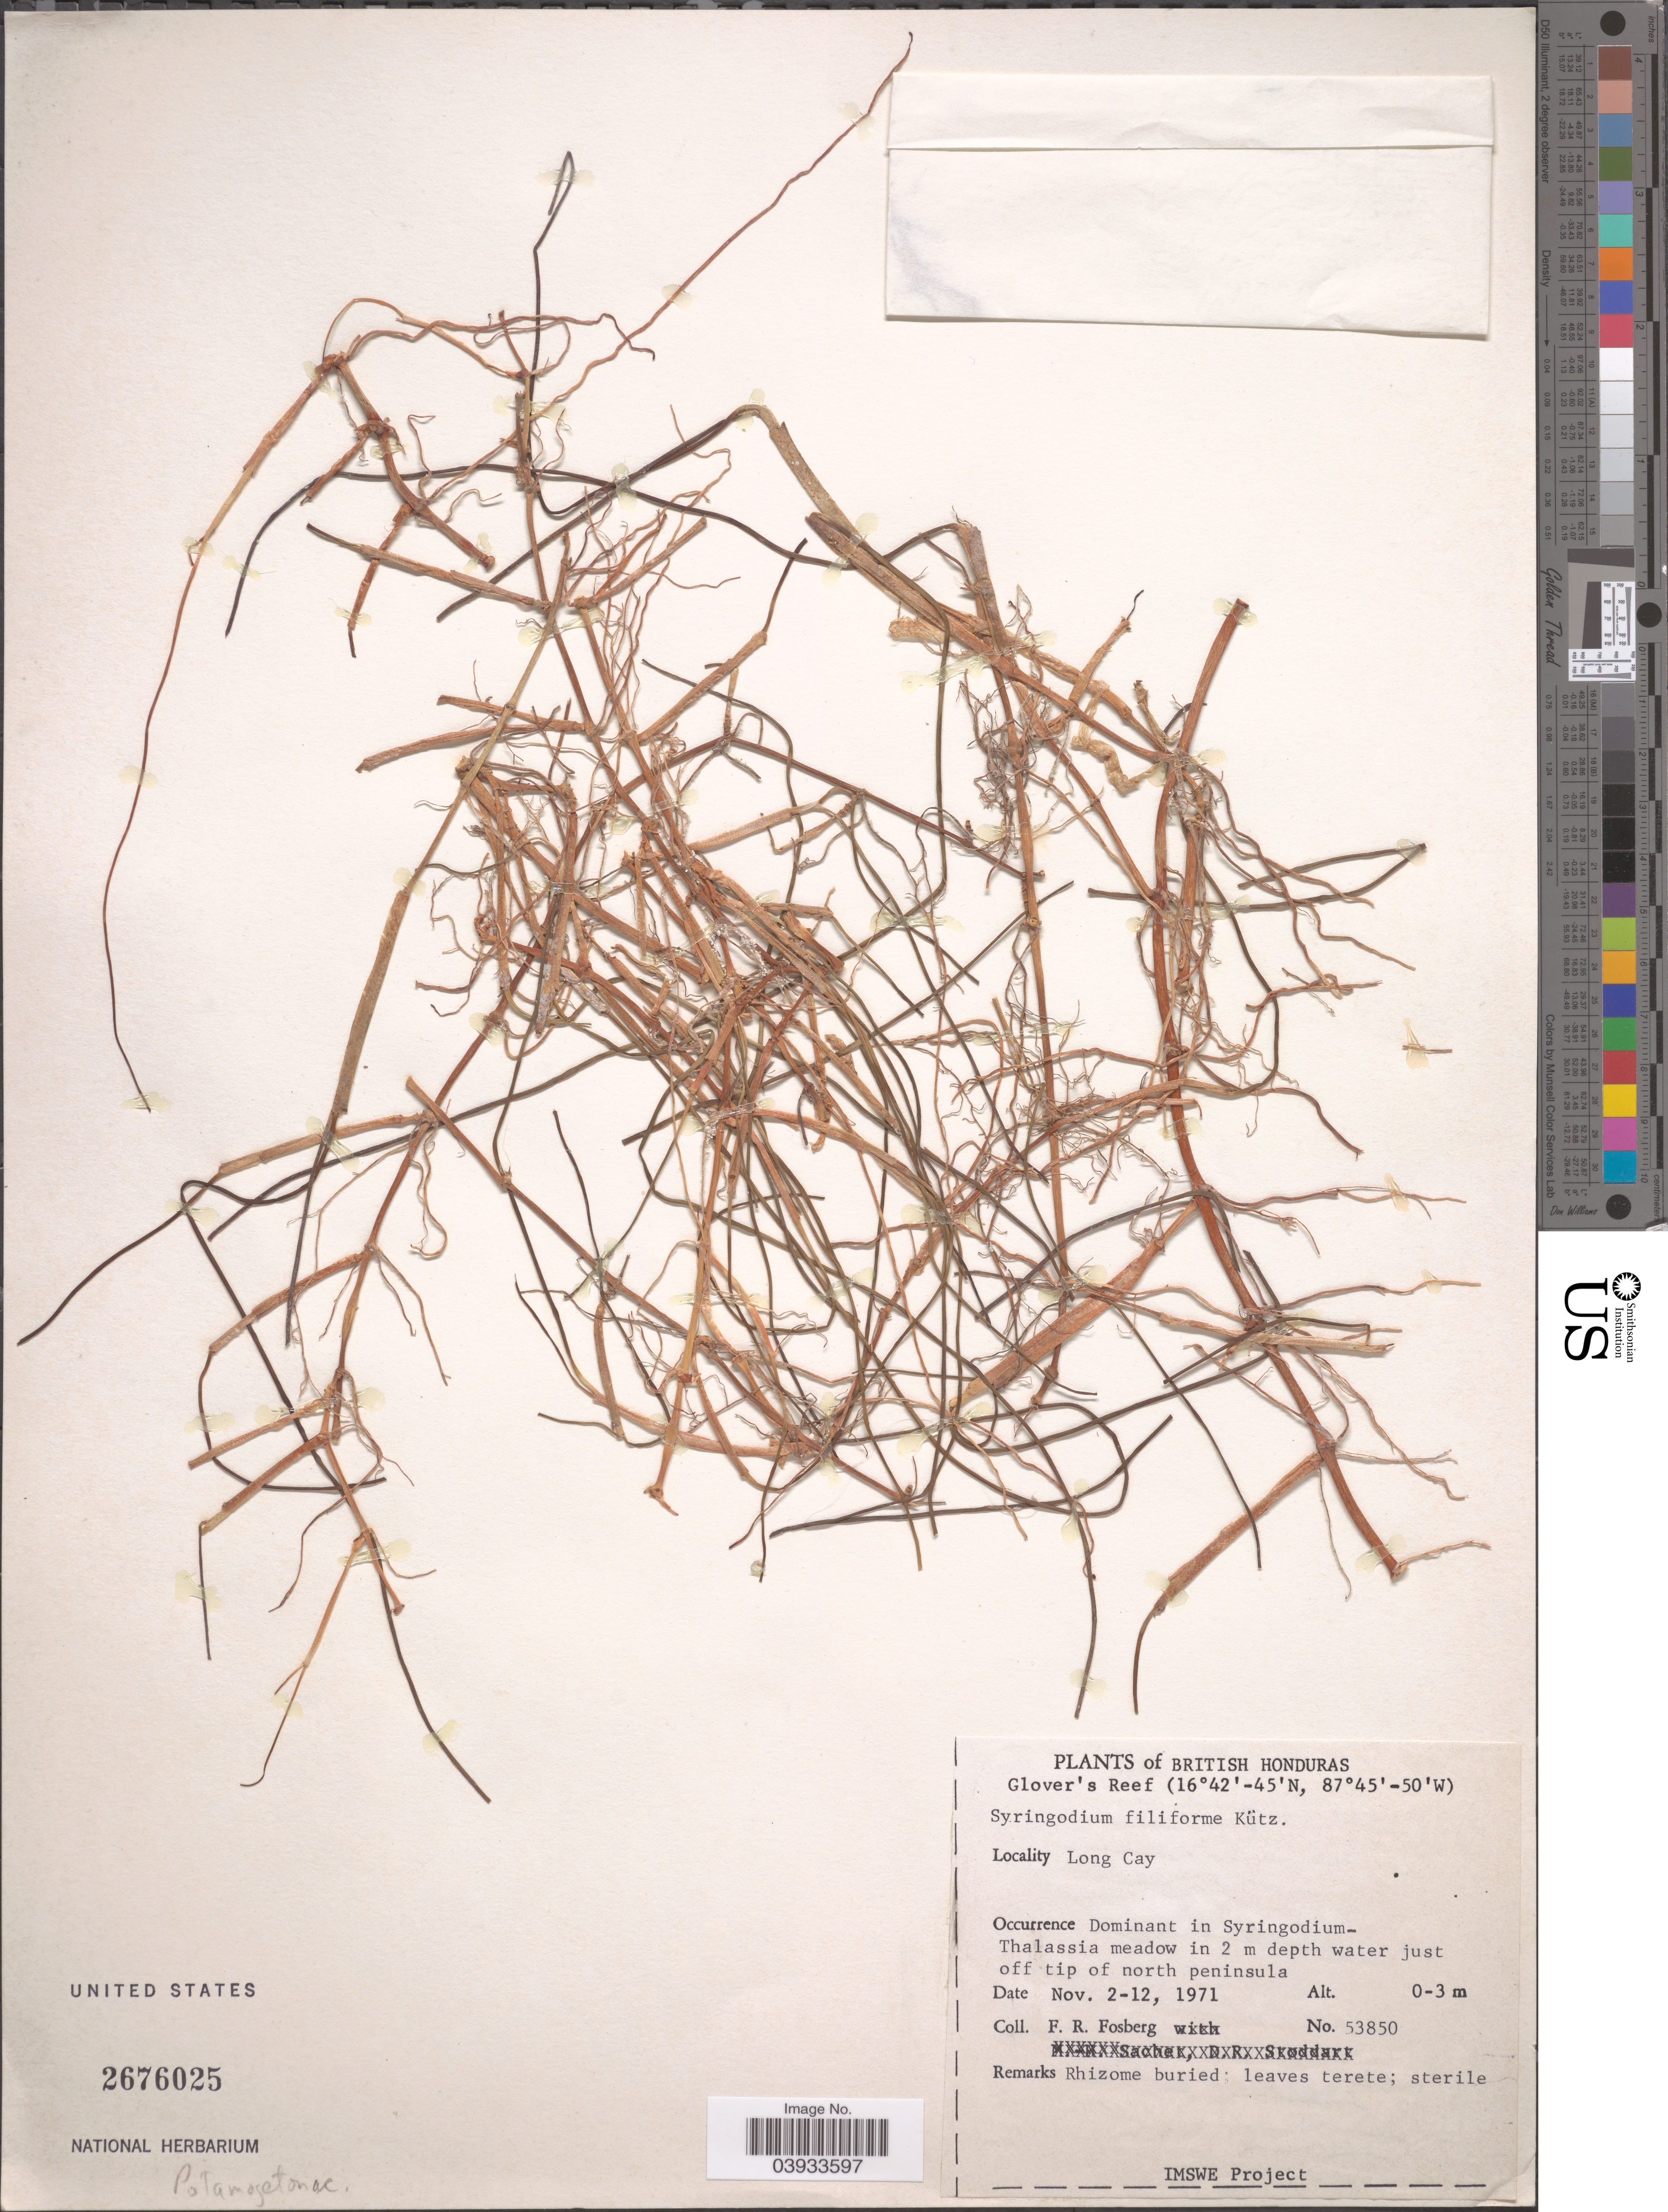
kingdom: Plantae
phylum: Tracheophyta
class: Liliopsida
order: Alismatales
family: Cymodoceaceae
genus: Syringodium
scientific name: Syringodium filiforme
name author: Kütz.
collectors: F. R. Fosberg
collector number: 53850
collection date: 1971-11-02/1971-11-12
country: Belize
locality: Glover's Reef. Long Cay. Just off tip of north peninsula.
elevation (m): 0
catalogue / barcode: US 2676025